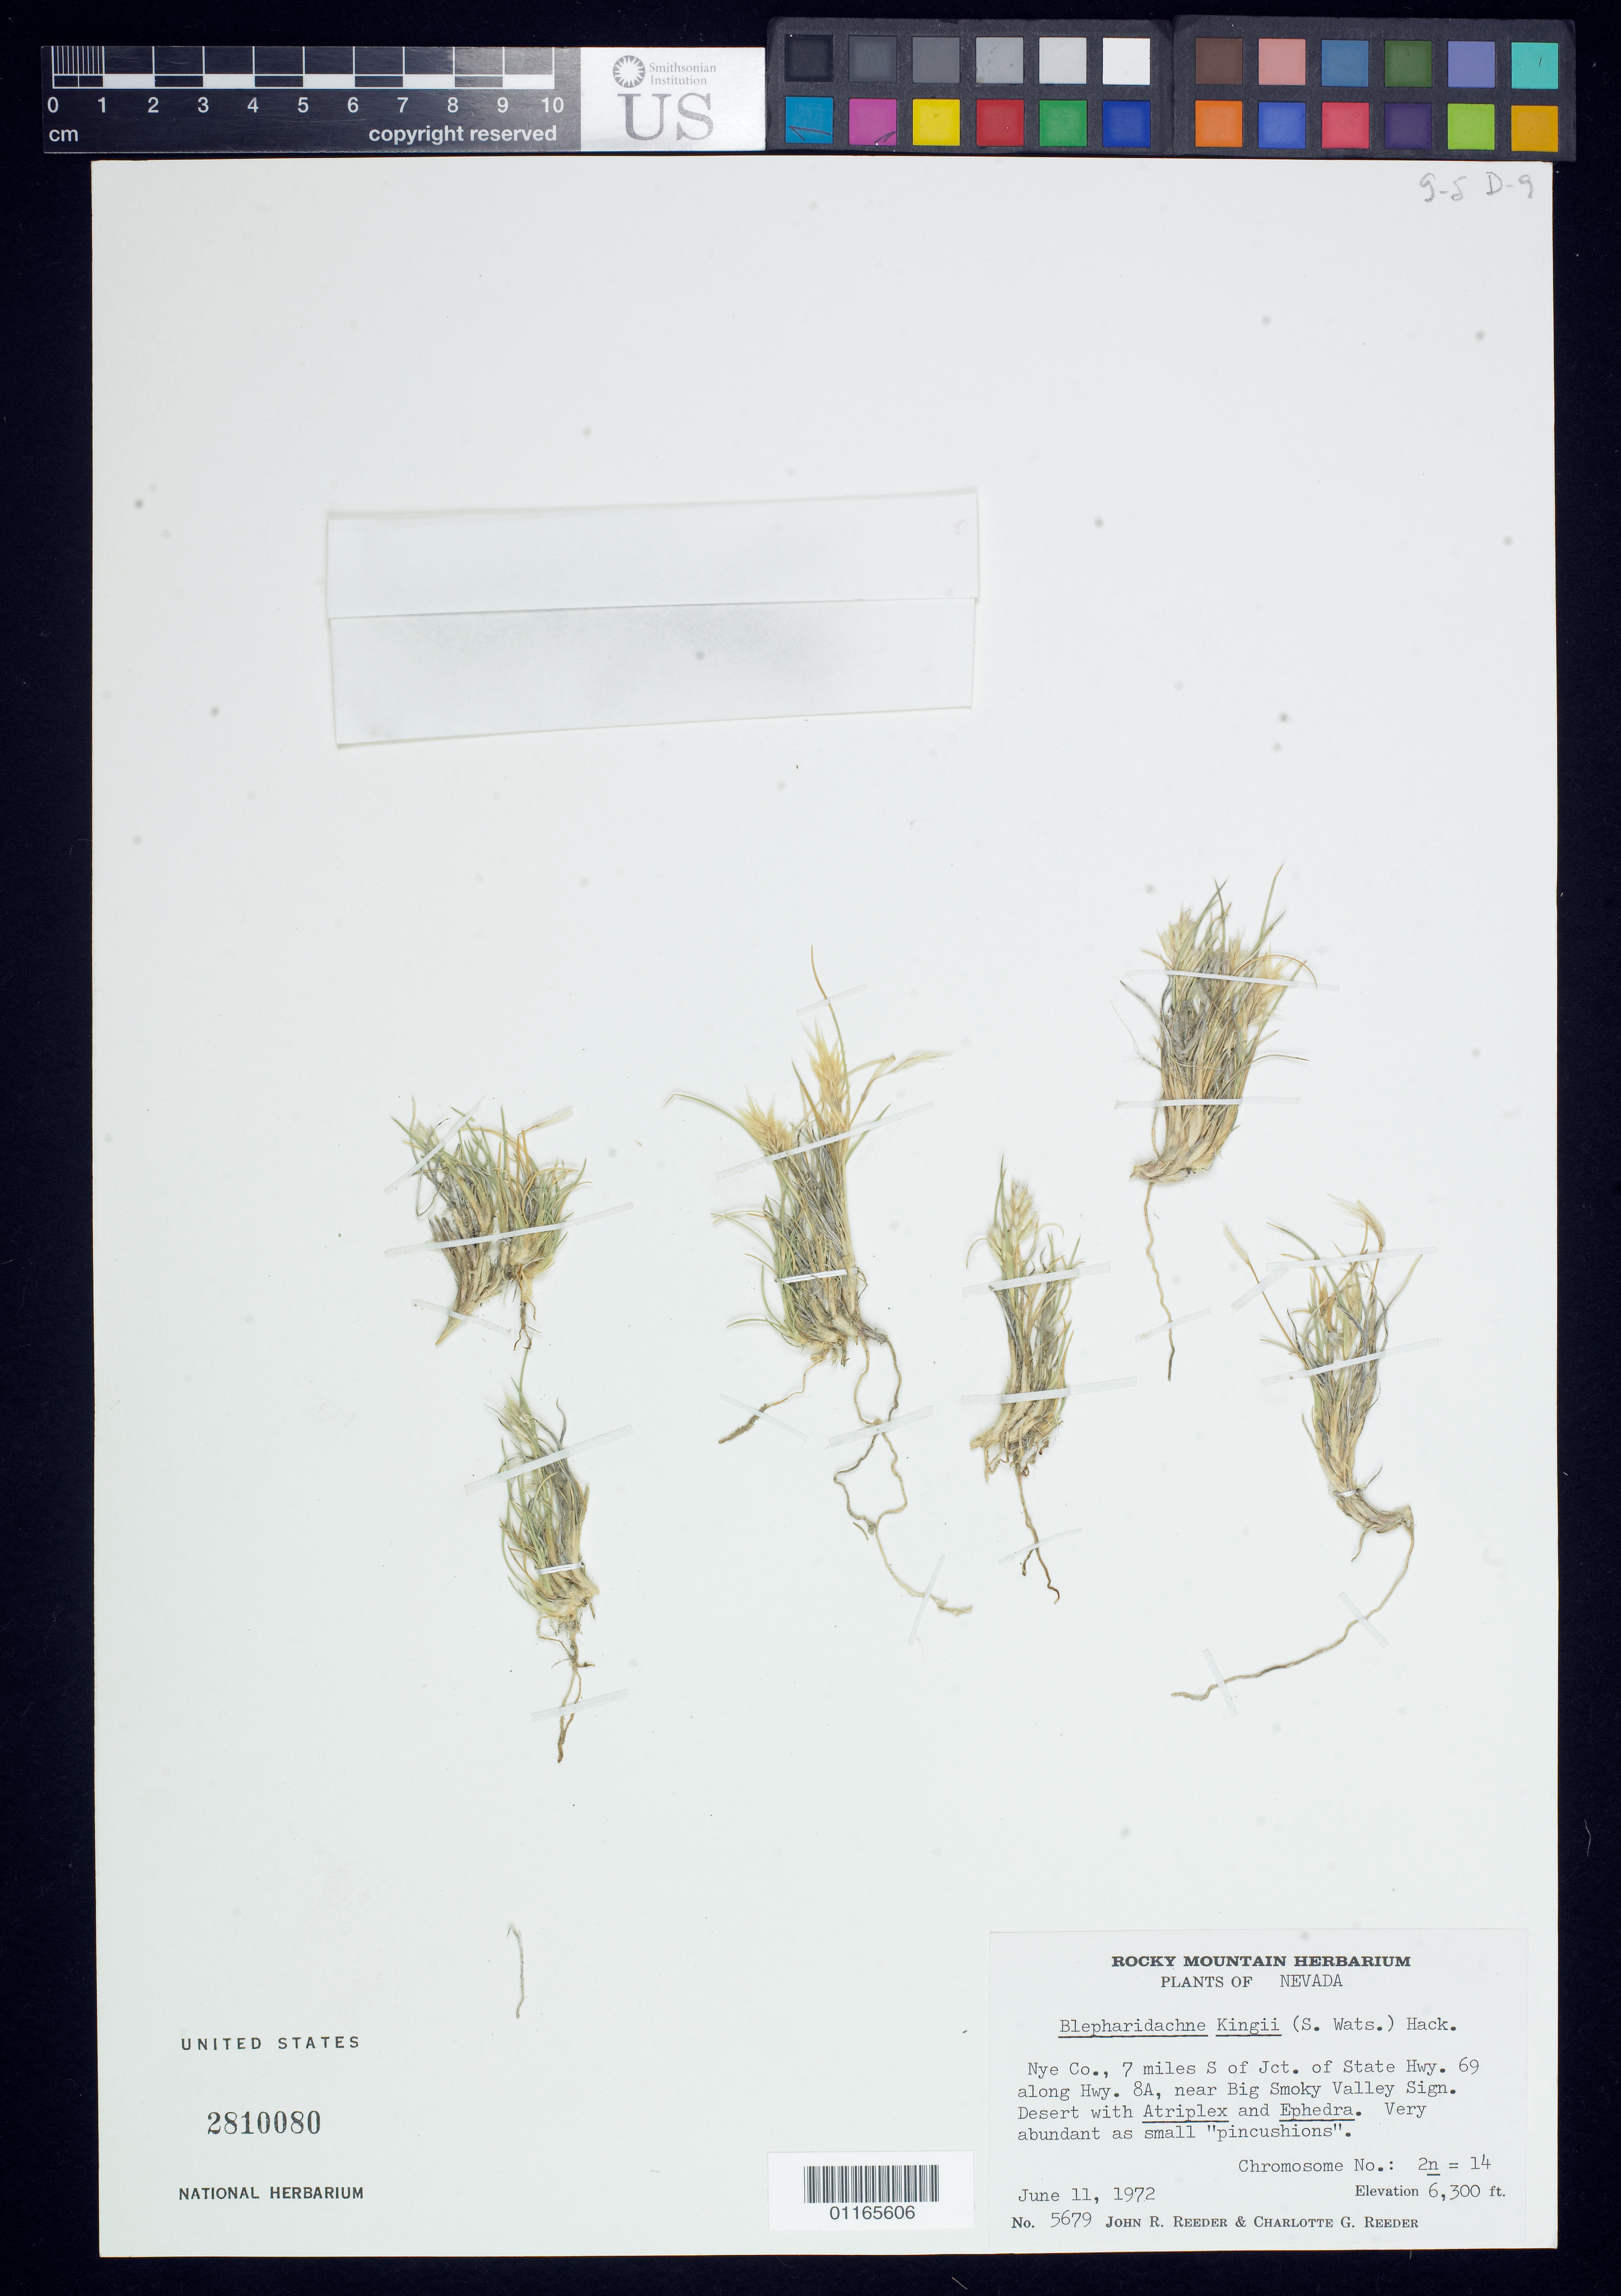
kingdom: Plantae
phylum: Tracheophyta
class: Liliopsida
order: Poales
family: Poaceae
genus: Blepharidachne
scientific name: Blepharidachne kingii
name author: (S. Watson) Hack.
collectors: J. R. Reeder & C. G. Reeder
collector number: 5679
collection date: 1972-06-11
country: United States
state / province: Nevada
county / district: Nye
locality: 7 miles S of Jct. of State Hwy. 69 along Hwy. 8A, near Big Smoky Valley Sign.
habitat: Desrt with Atriplex and Ephedra.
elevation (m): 1920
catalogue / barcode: US 2810080